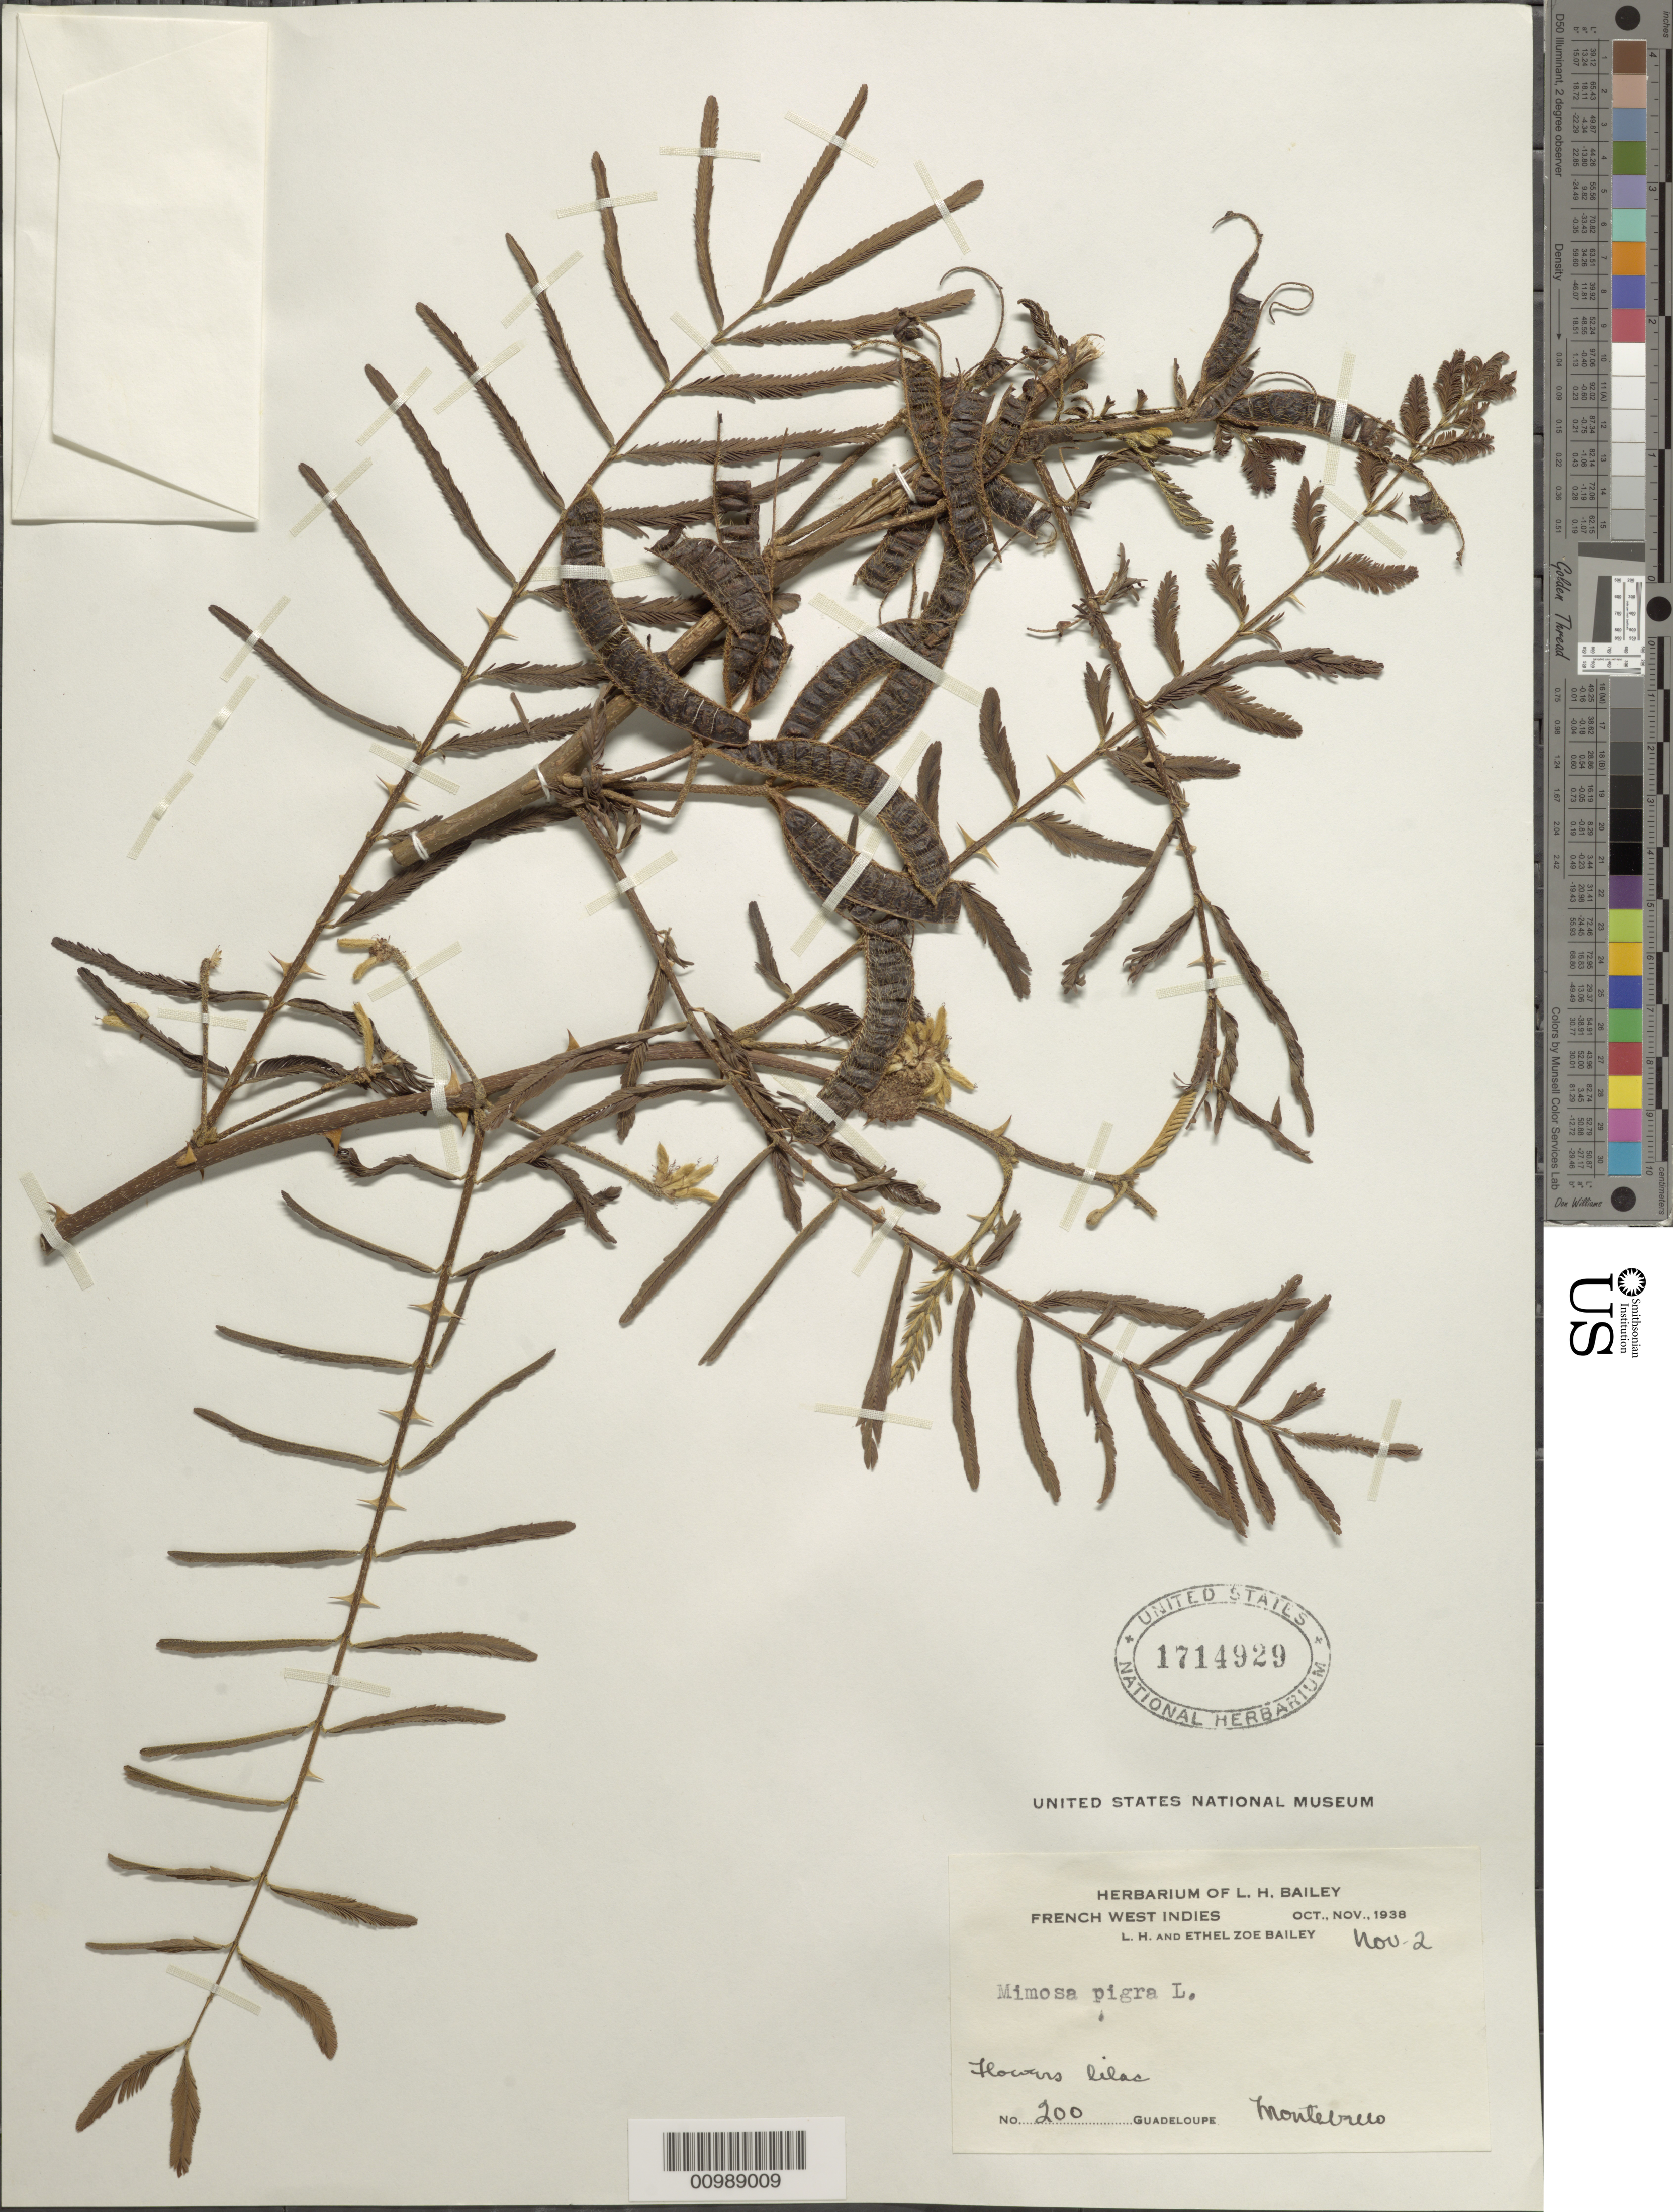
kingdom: Plantae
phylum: Tracheophyta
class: Magnoliopsida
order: Fabales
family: Fabaceae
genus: Mimosa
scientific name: Mimosa pigra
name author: L.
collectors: L. H. Bailey & E. Z. Bailey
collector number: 200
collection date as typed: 02 Nov 1938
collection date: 1938-11-02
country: Guadeloupe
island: Basse Terre [Guadeloupe]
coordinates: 0 N, 0 E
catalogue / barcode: US 1714929